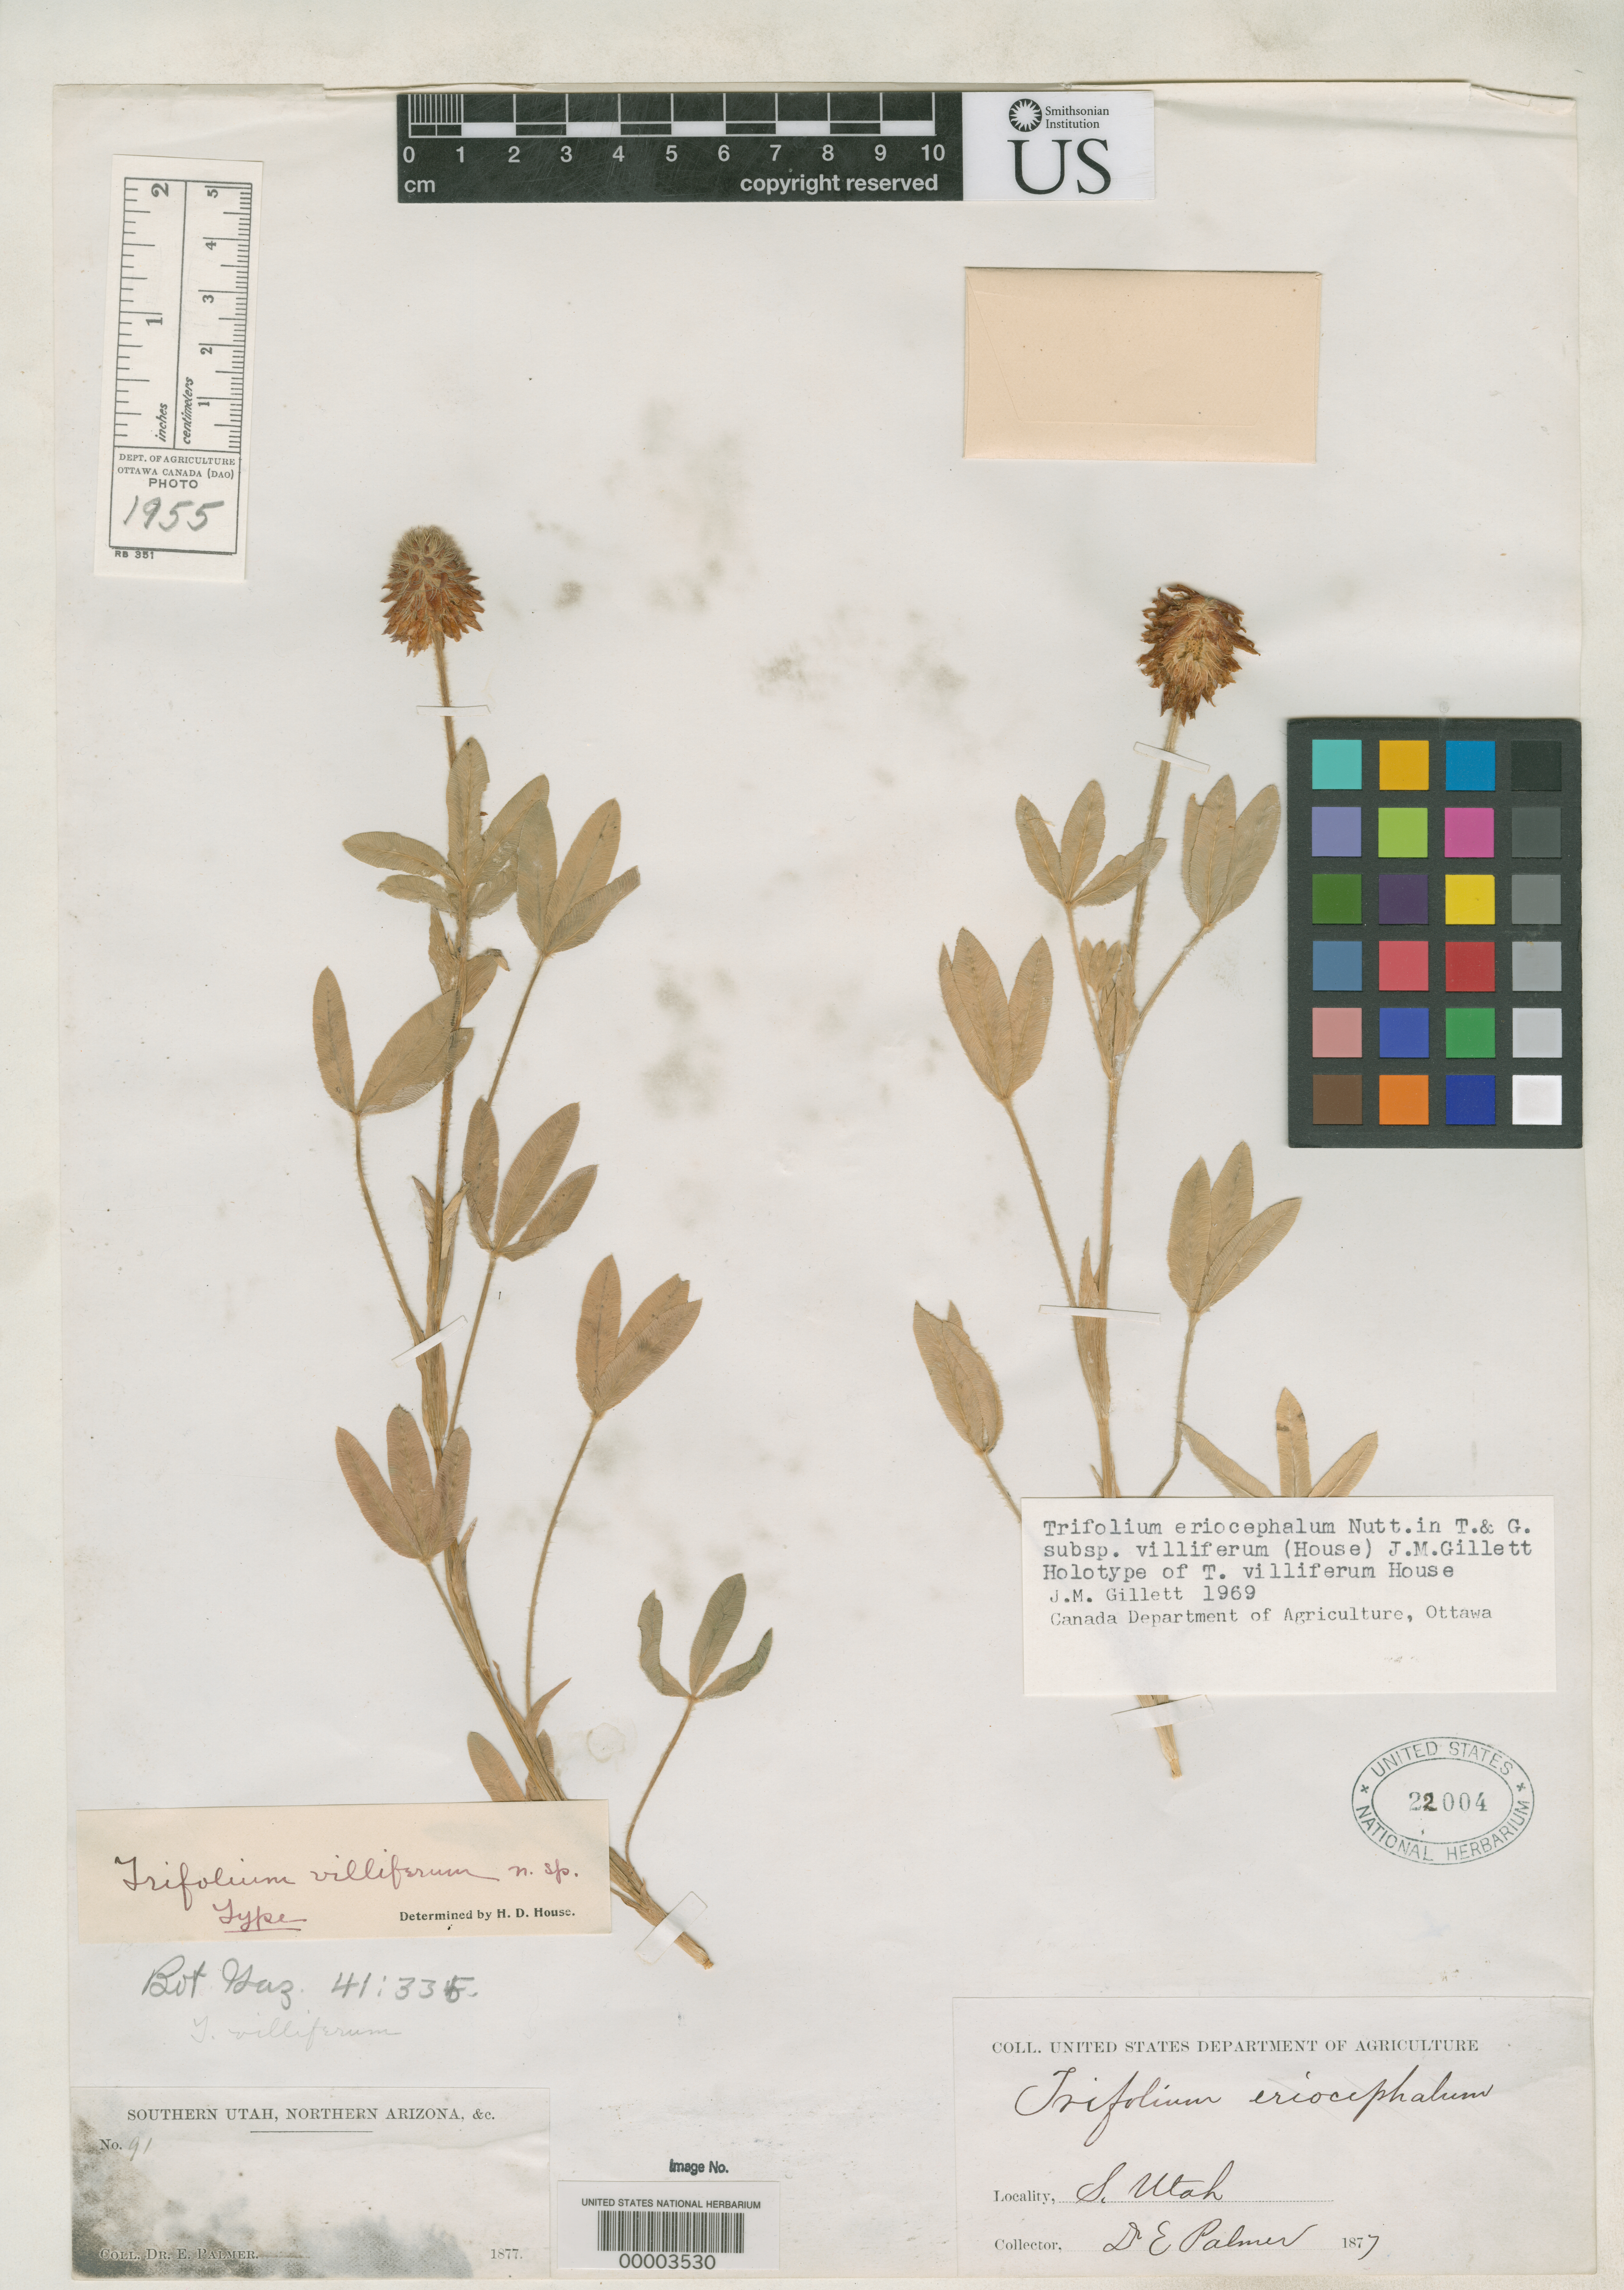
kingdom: Plantae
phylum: Tracheophyta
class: Magnoliopsida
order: Fabales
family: Fabaceae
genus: Trifolium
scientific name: Trifolium villiferum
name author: House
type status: Holotype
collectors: E. Palmer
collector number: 91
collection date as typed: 1877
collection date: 1877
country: United States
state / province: Utah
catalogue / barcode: US 22004